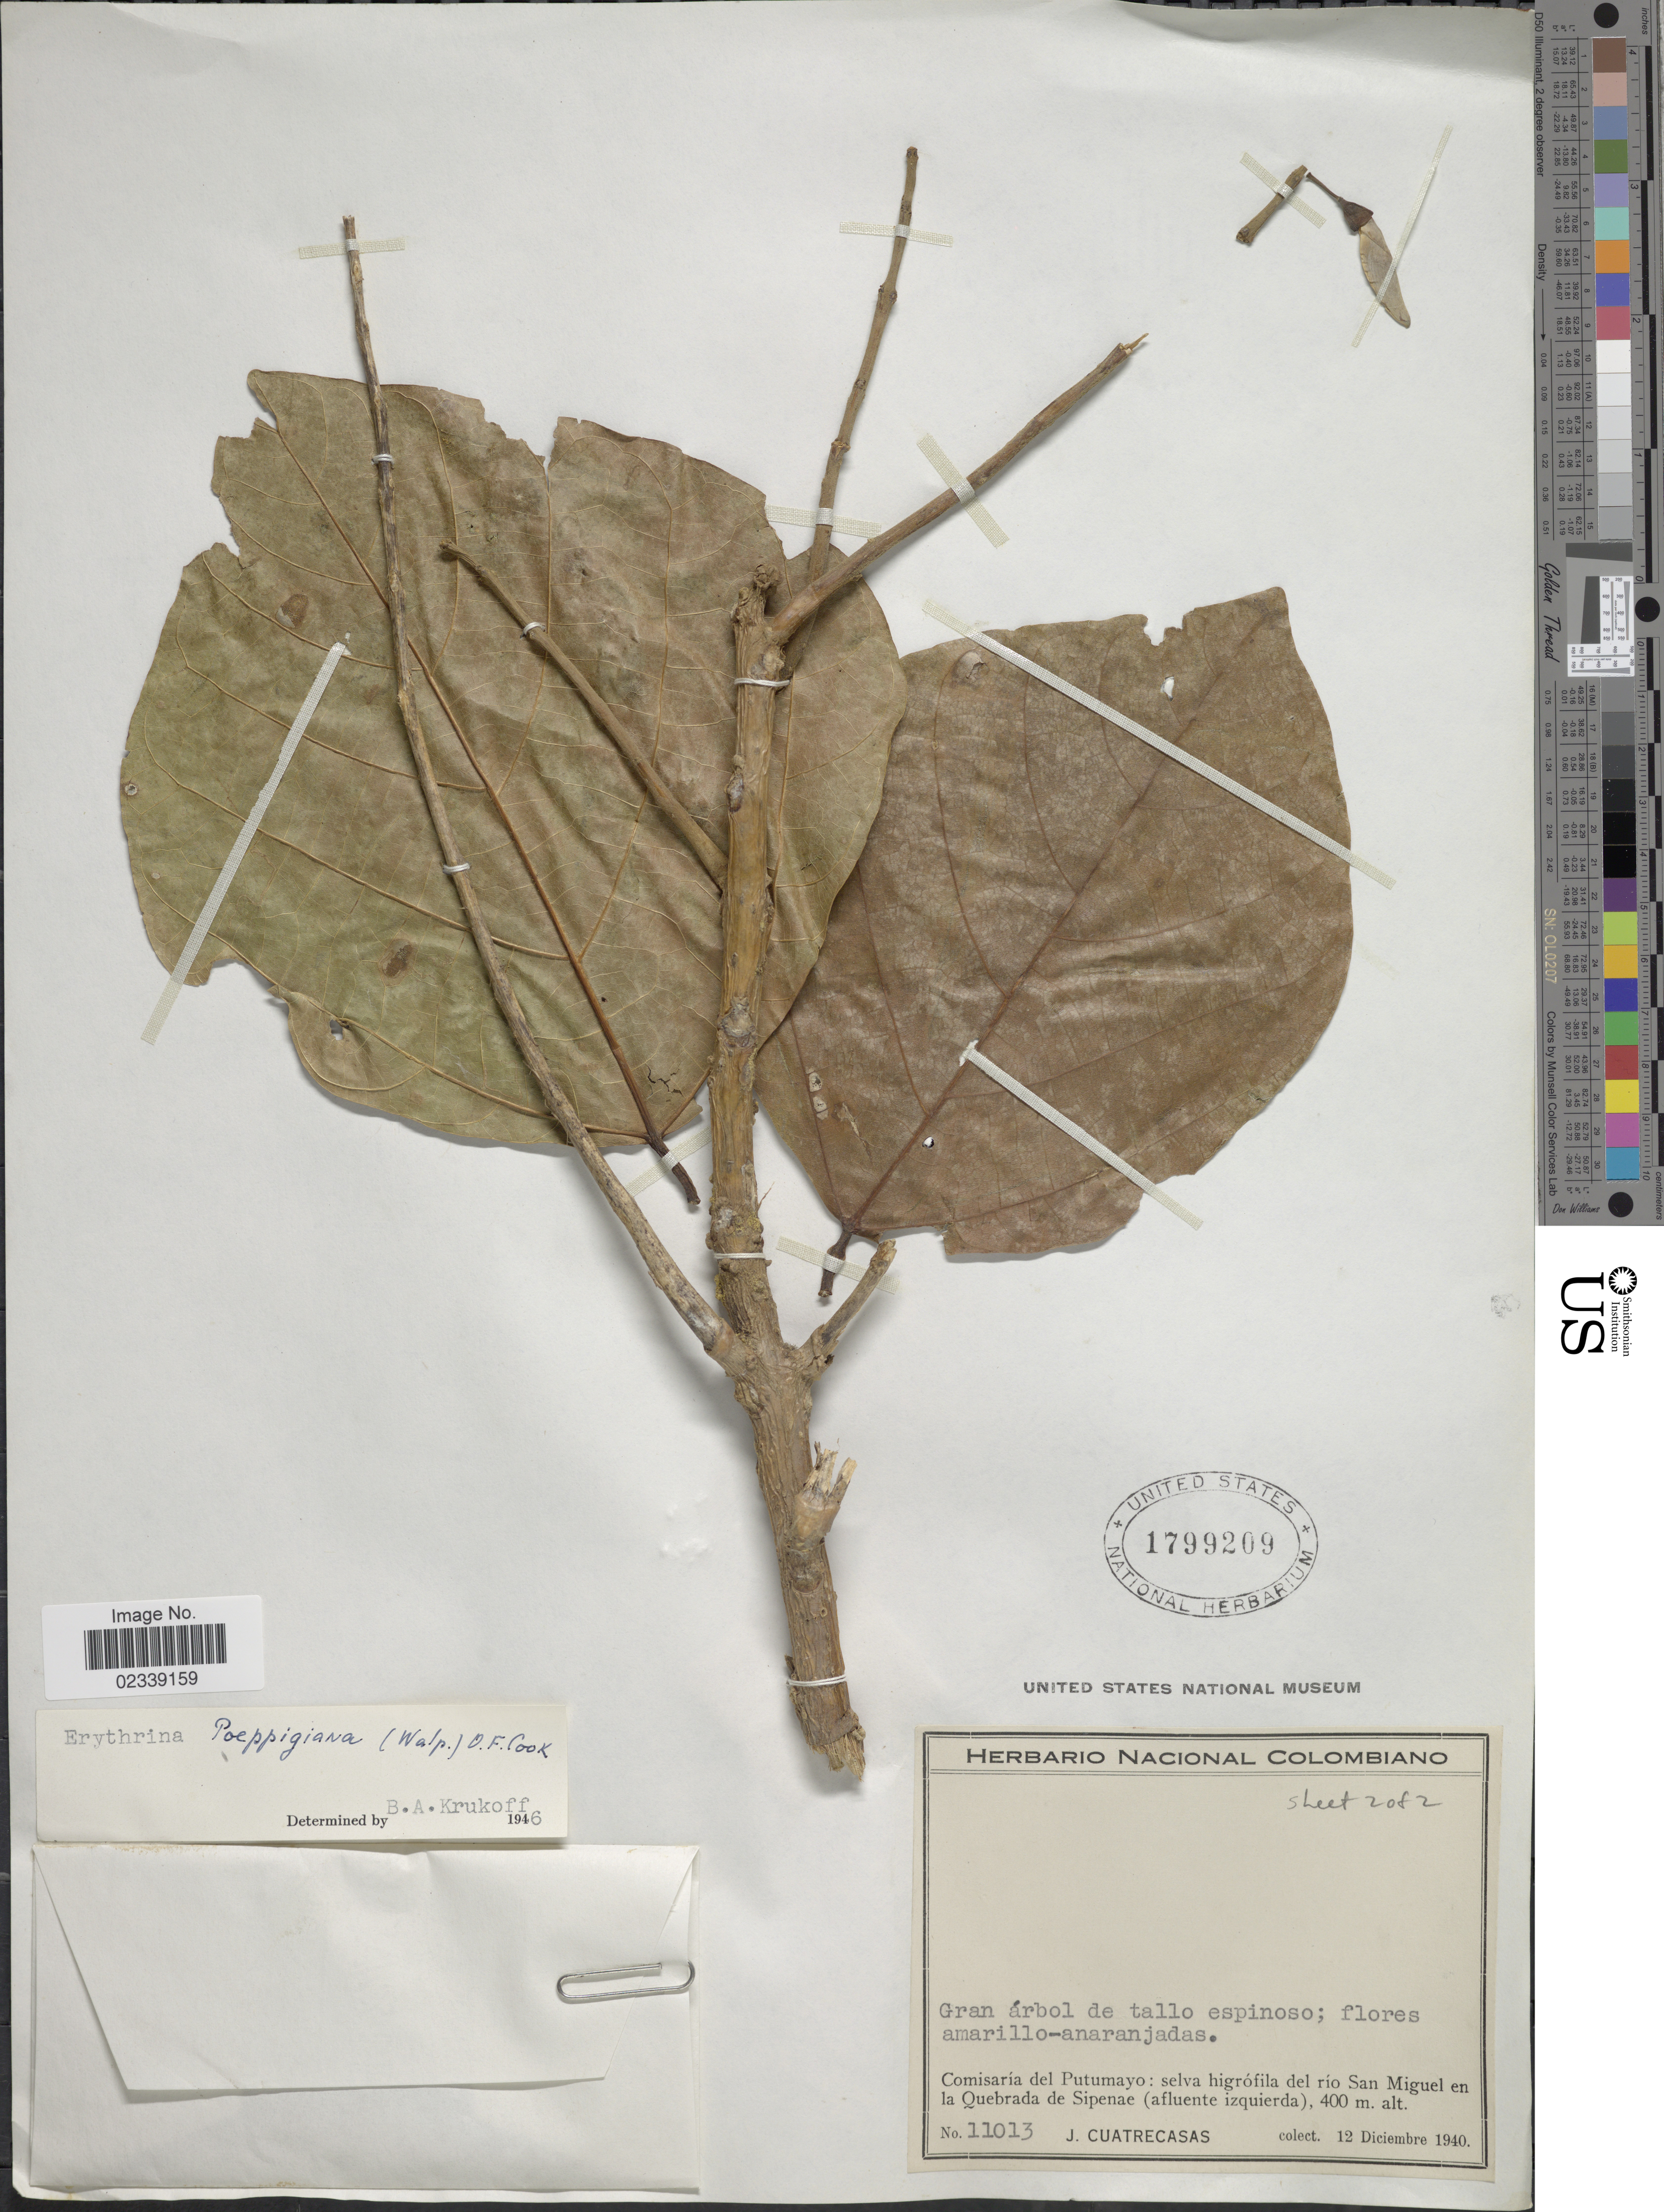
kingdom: Plantae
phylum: Tracheophyta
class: Magnoliopsida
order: Fabales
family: Fabaceae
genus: Erythrina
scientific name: Erythrina poeppigiana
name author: (Walp.) O.F. Cook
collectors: J. Cuatrecasas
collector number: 11013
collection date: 1940-12-12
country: Colombia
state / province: Putumayo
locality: Selva higrofila del Rio San Miguel en la Quebrada de Sipenae (afluente Izquierda)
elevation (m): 400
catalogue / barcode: US 1799209